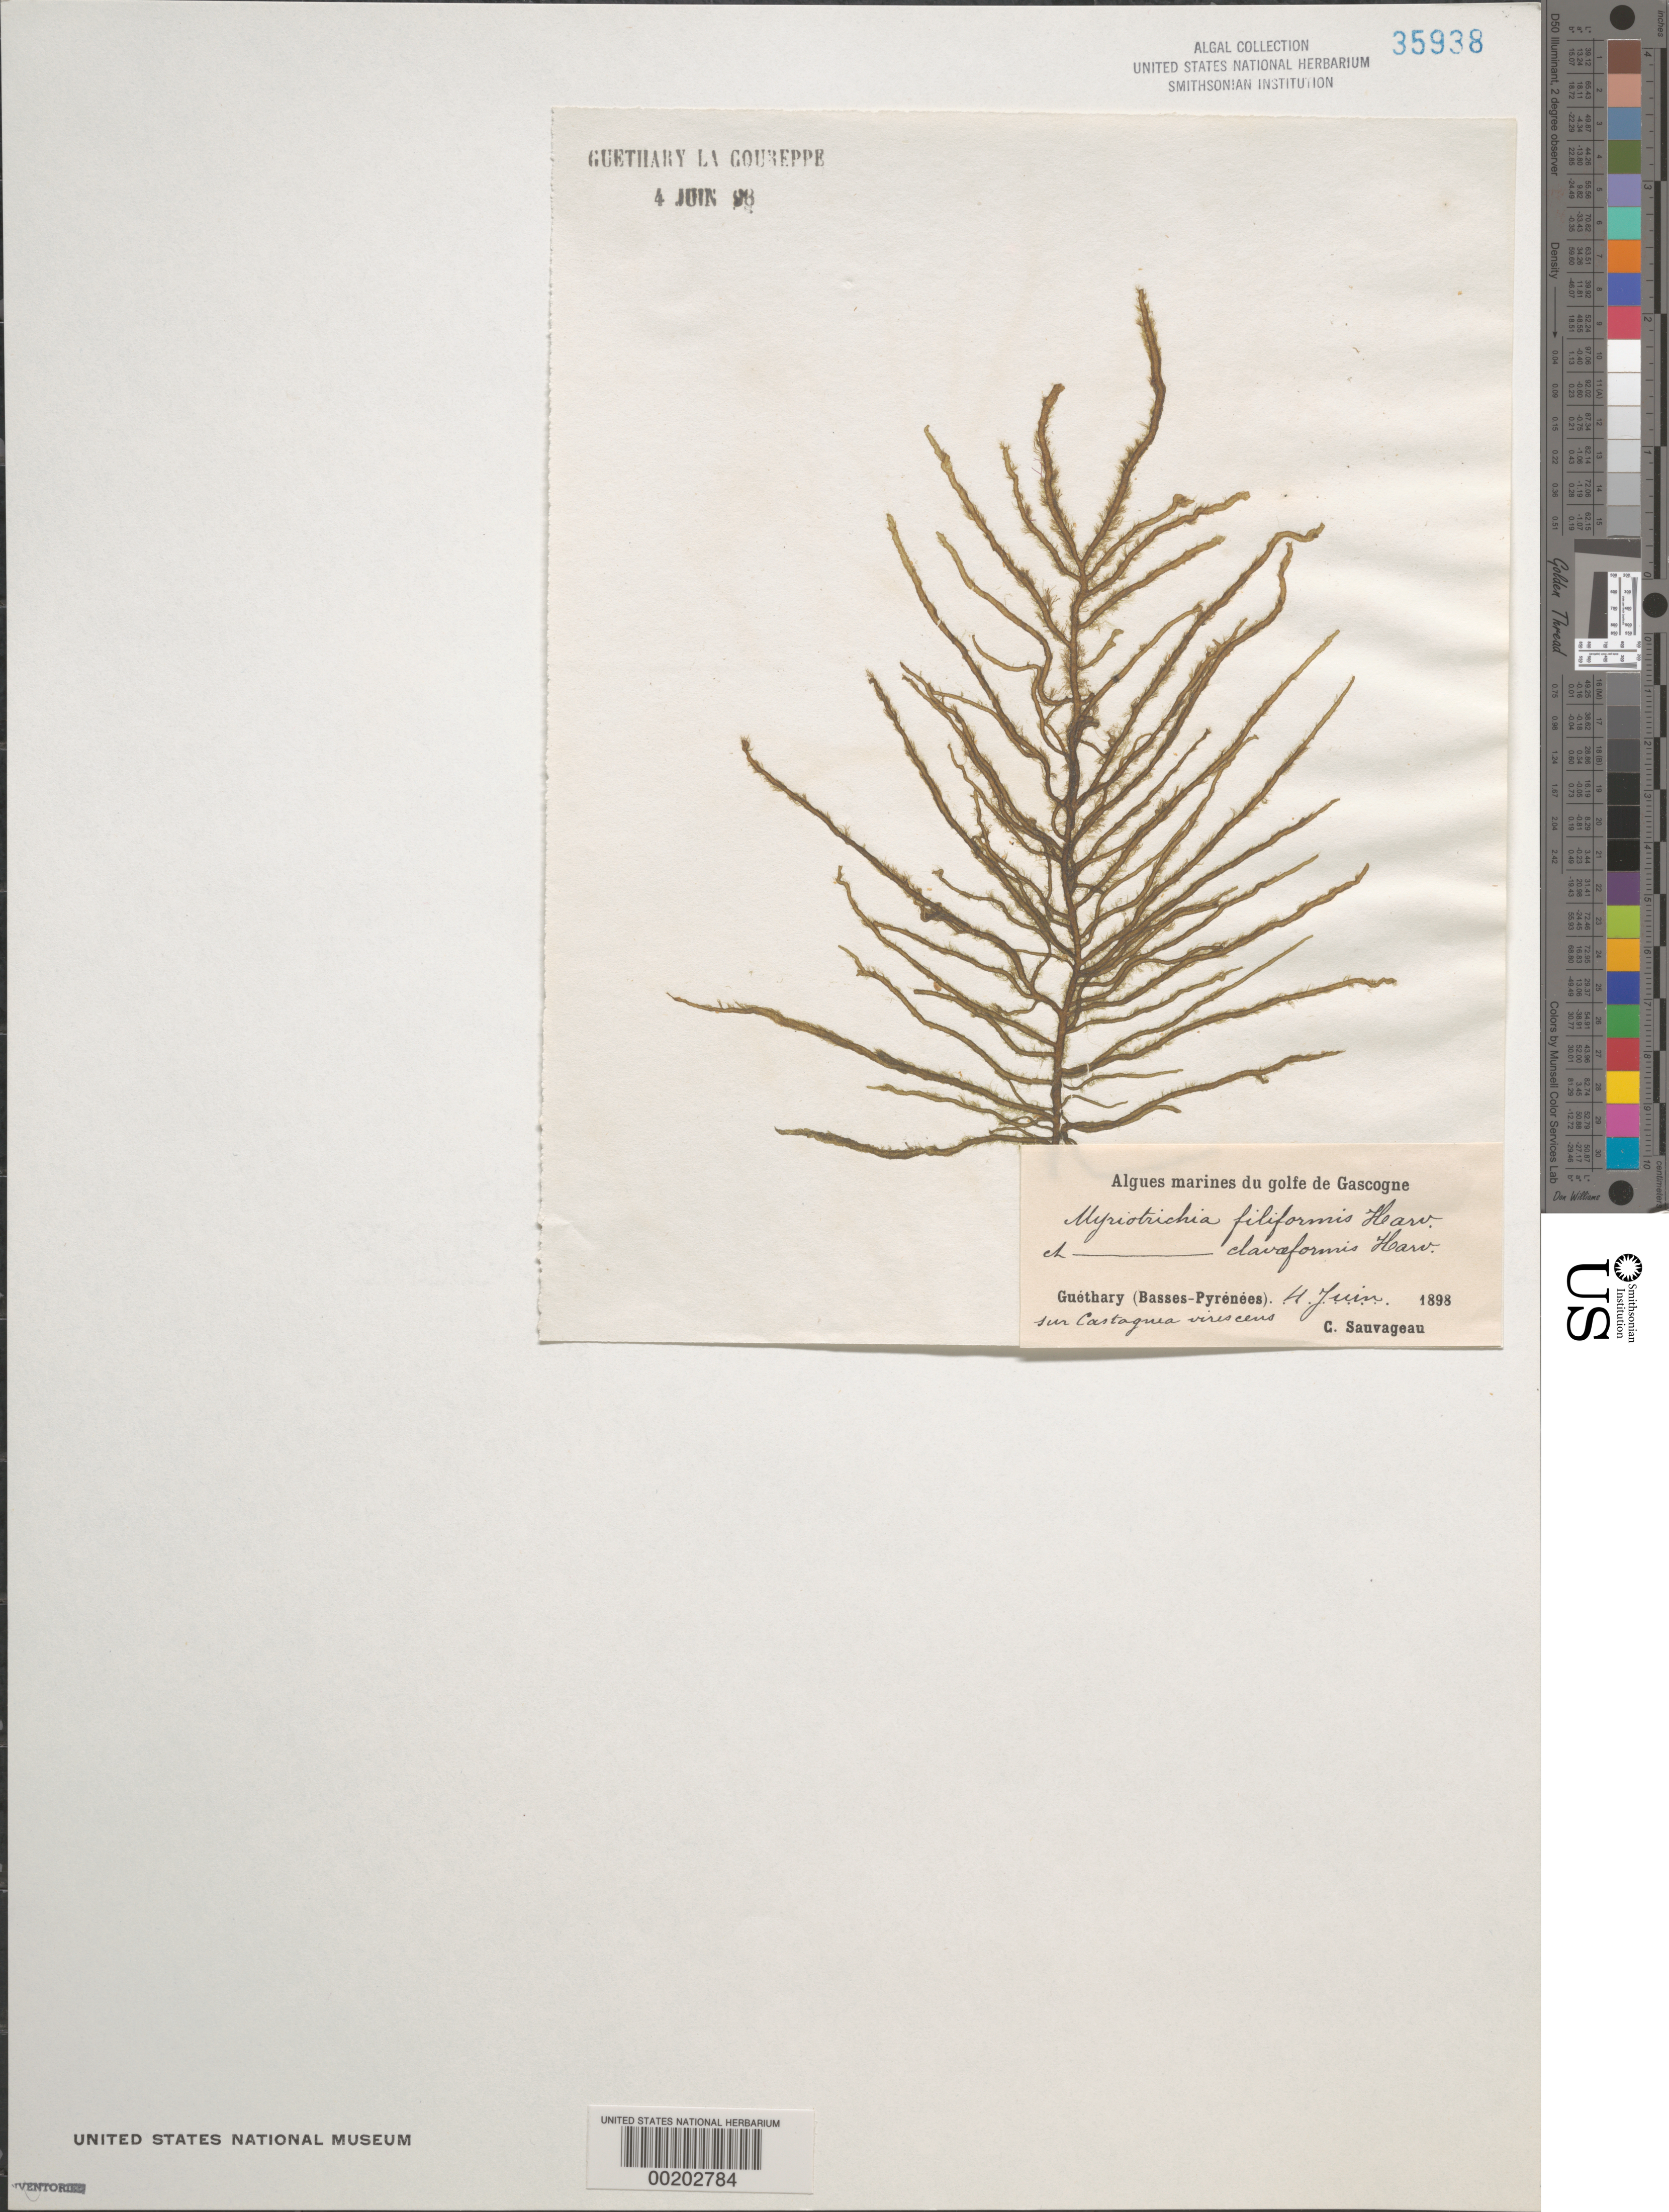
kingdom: Chromista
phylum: Ochrophyta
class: Phaeophyceae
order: Dictyosiphonales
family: Myriotrichiaceae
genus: Myriotrichia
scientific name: Myriotrichia clavaeformis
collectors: C. F. Sauvageau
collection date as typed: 04 Jun 1898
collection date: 1898-06-04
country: France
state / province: Nouvelle-Aquitaine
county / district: Pyrénées-Atlantiques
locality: Guethary, La Goureppe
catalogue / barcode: US 35938